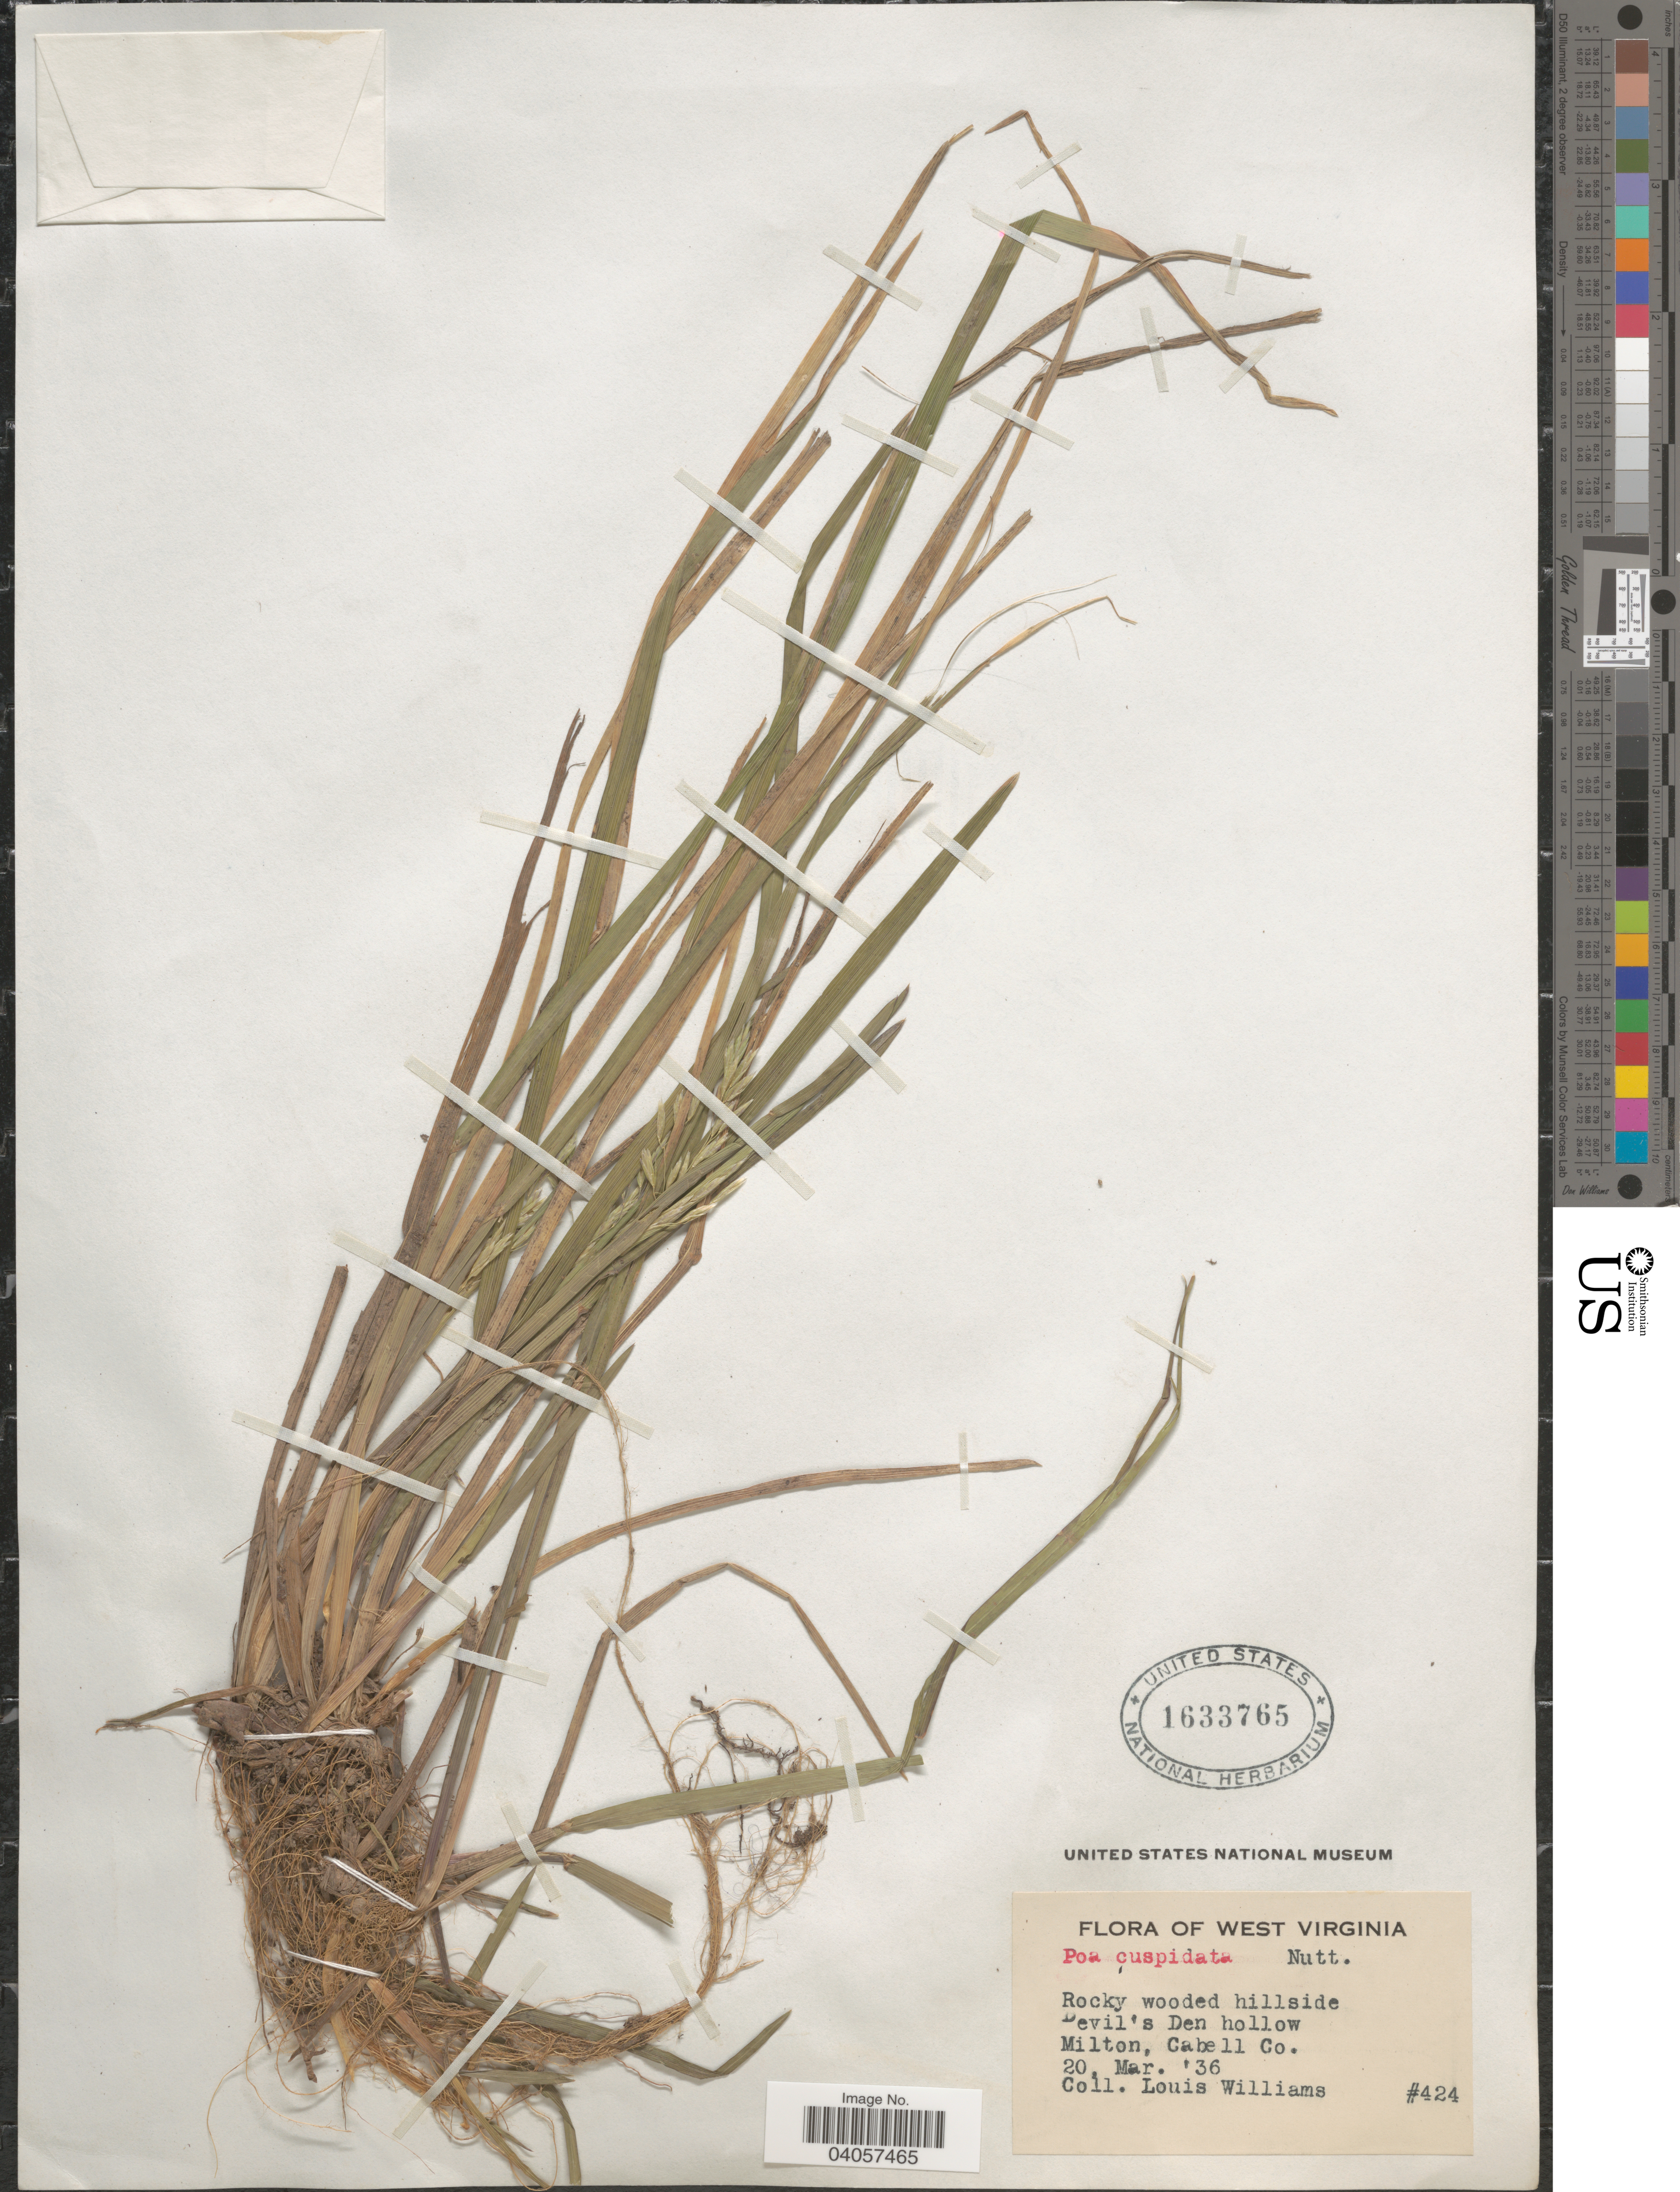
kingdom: Plantae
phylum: Tracheophyta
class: Liliopsida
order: Poales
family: Poaceae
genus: Poa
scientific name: Poa cuspidata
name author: Nutt.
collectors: L. G. Williams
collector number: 424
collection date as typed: Transcribed d/m/y: 20/3/36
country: United States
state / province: West Virginia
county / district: Cabell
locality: Rocky wooded hillside. Devil's Den hollow. Milton, Cabell Co.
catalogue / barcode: US 1633765